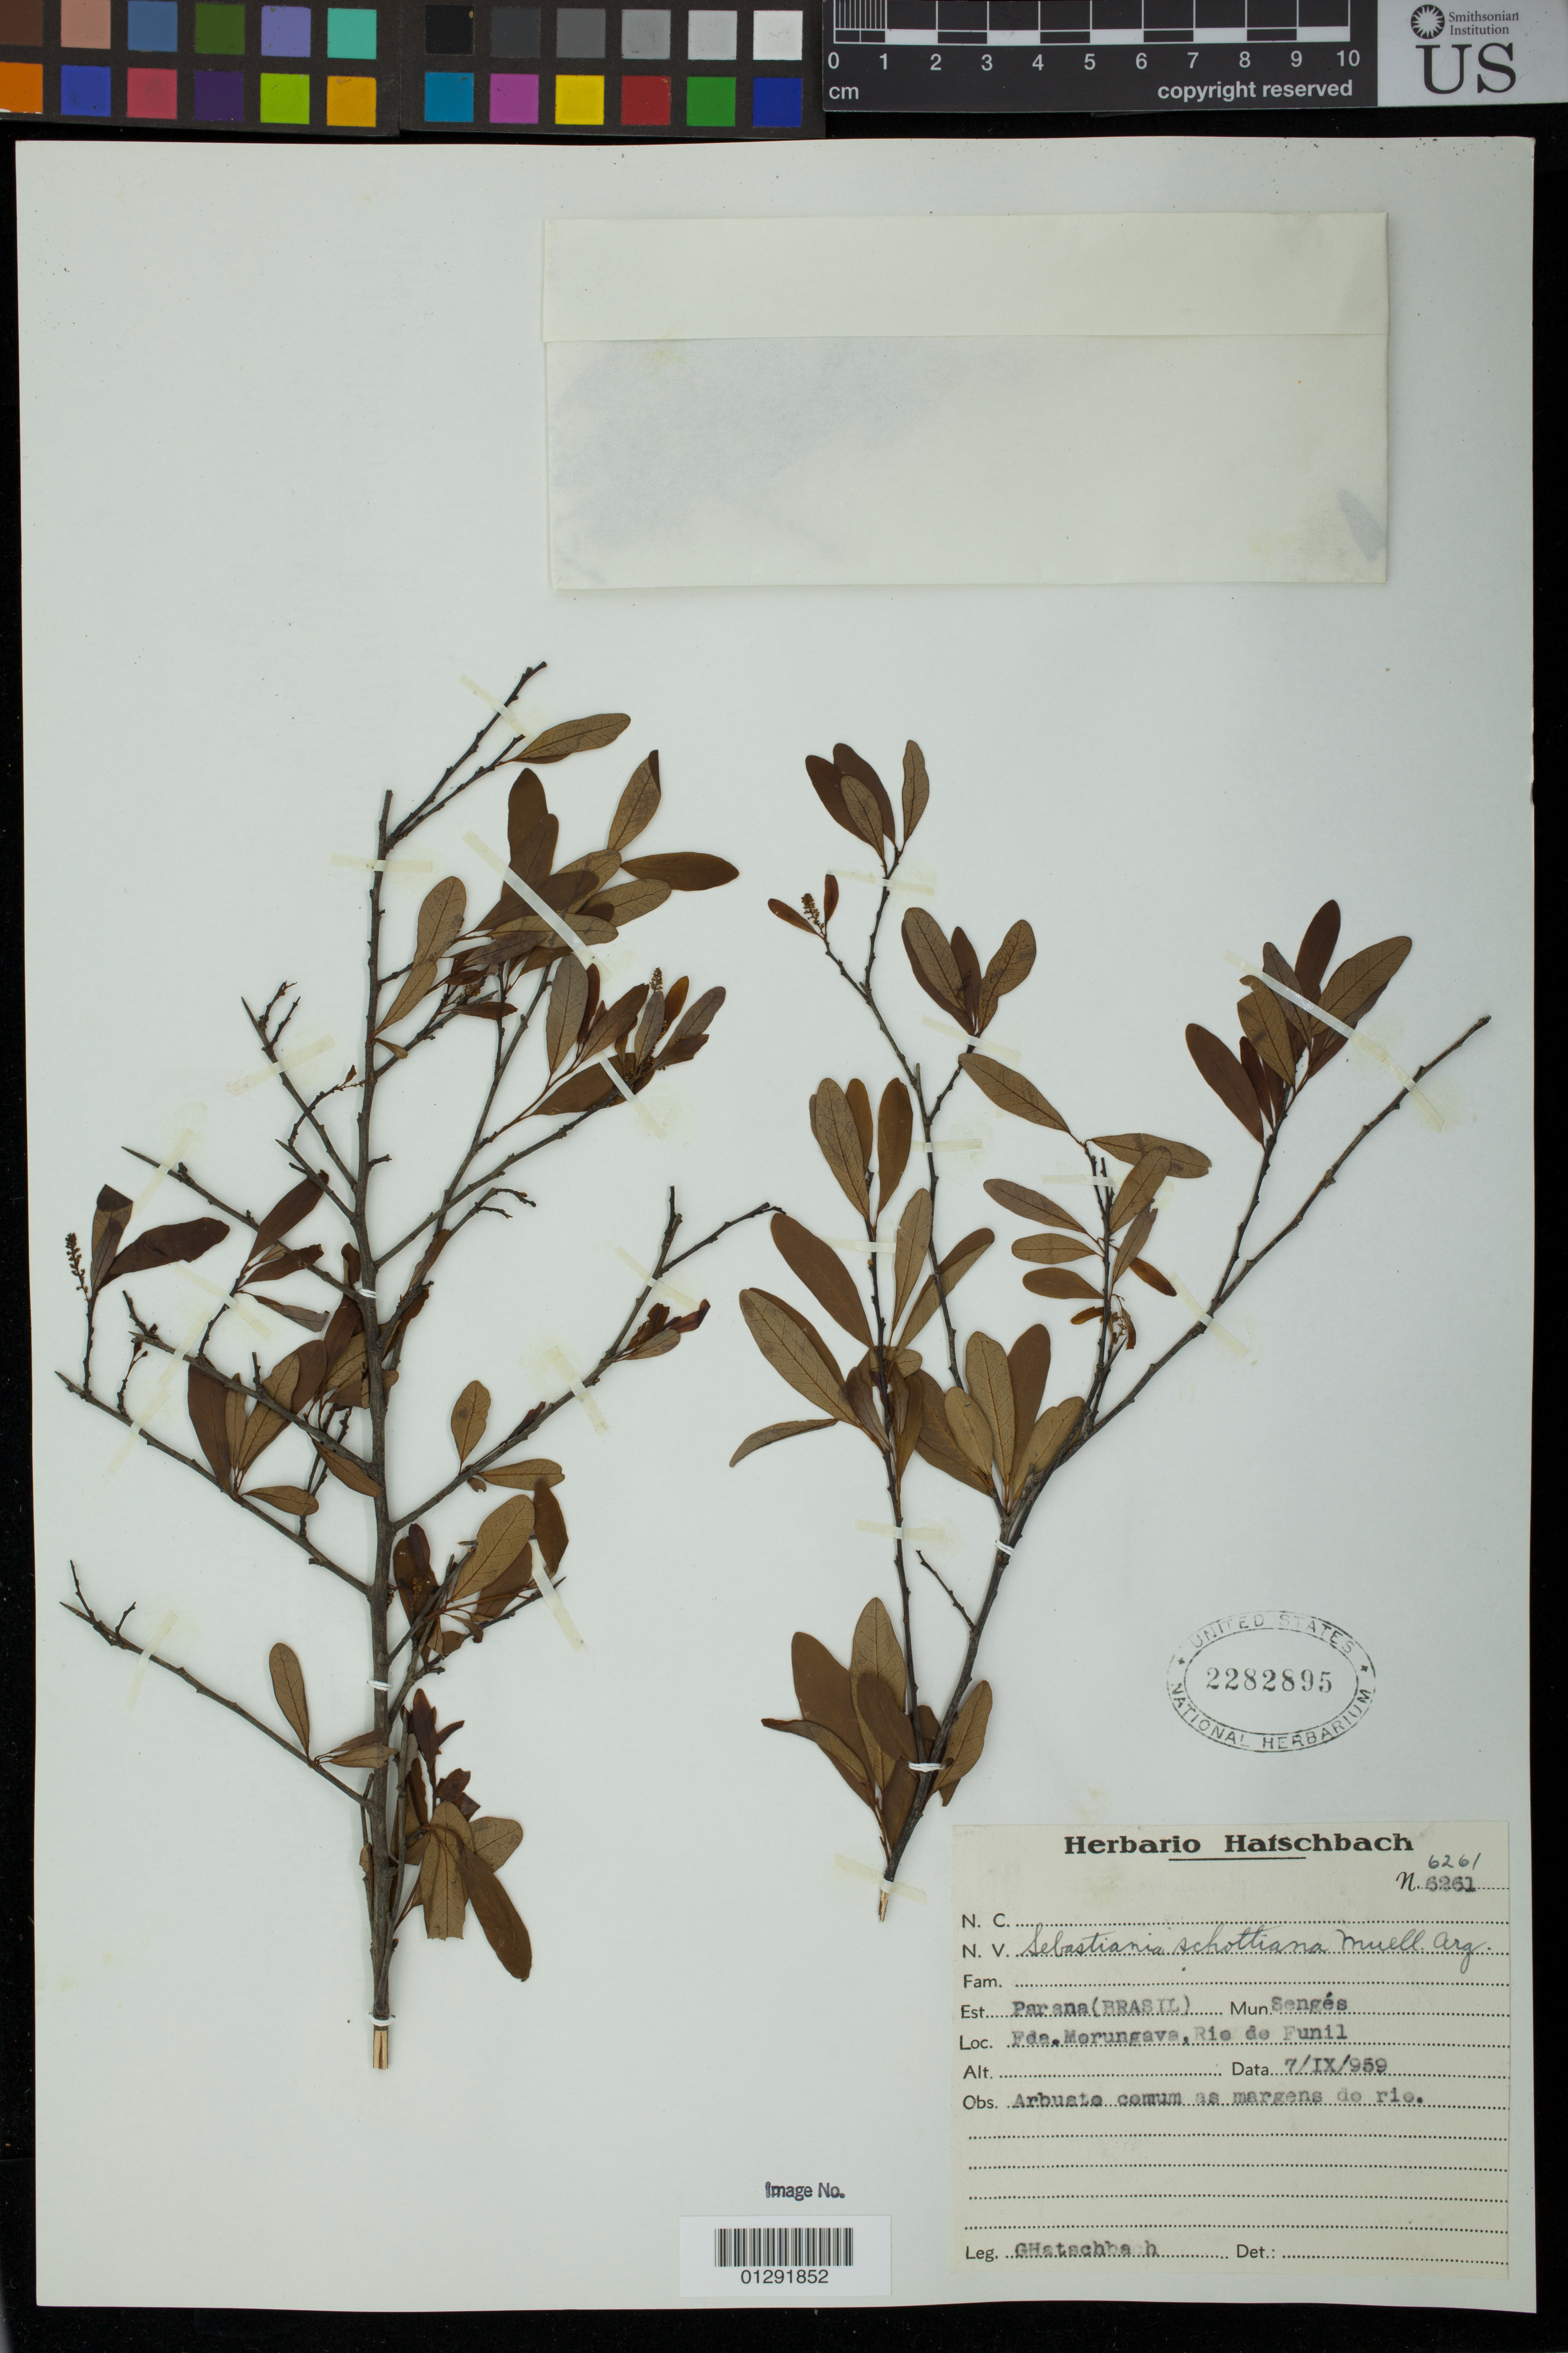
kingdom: Plantae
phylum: Tracheophyta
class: Magnoliopsida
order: Malpighiales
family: Euphorbiaceae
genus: Sebastiania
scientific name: Sebastiania schottiana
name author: (Müll. Arg.) Müll. Arg.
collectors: G. Hatschbach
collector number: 6261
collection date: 1959-09-07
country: Brazil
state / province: Paraná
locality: Senge. Fde. Morungava, Rio de Funil.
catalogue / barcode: US 2282895